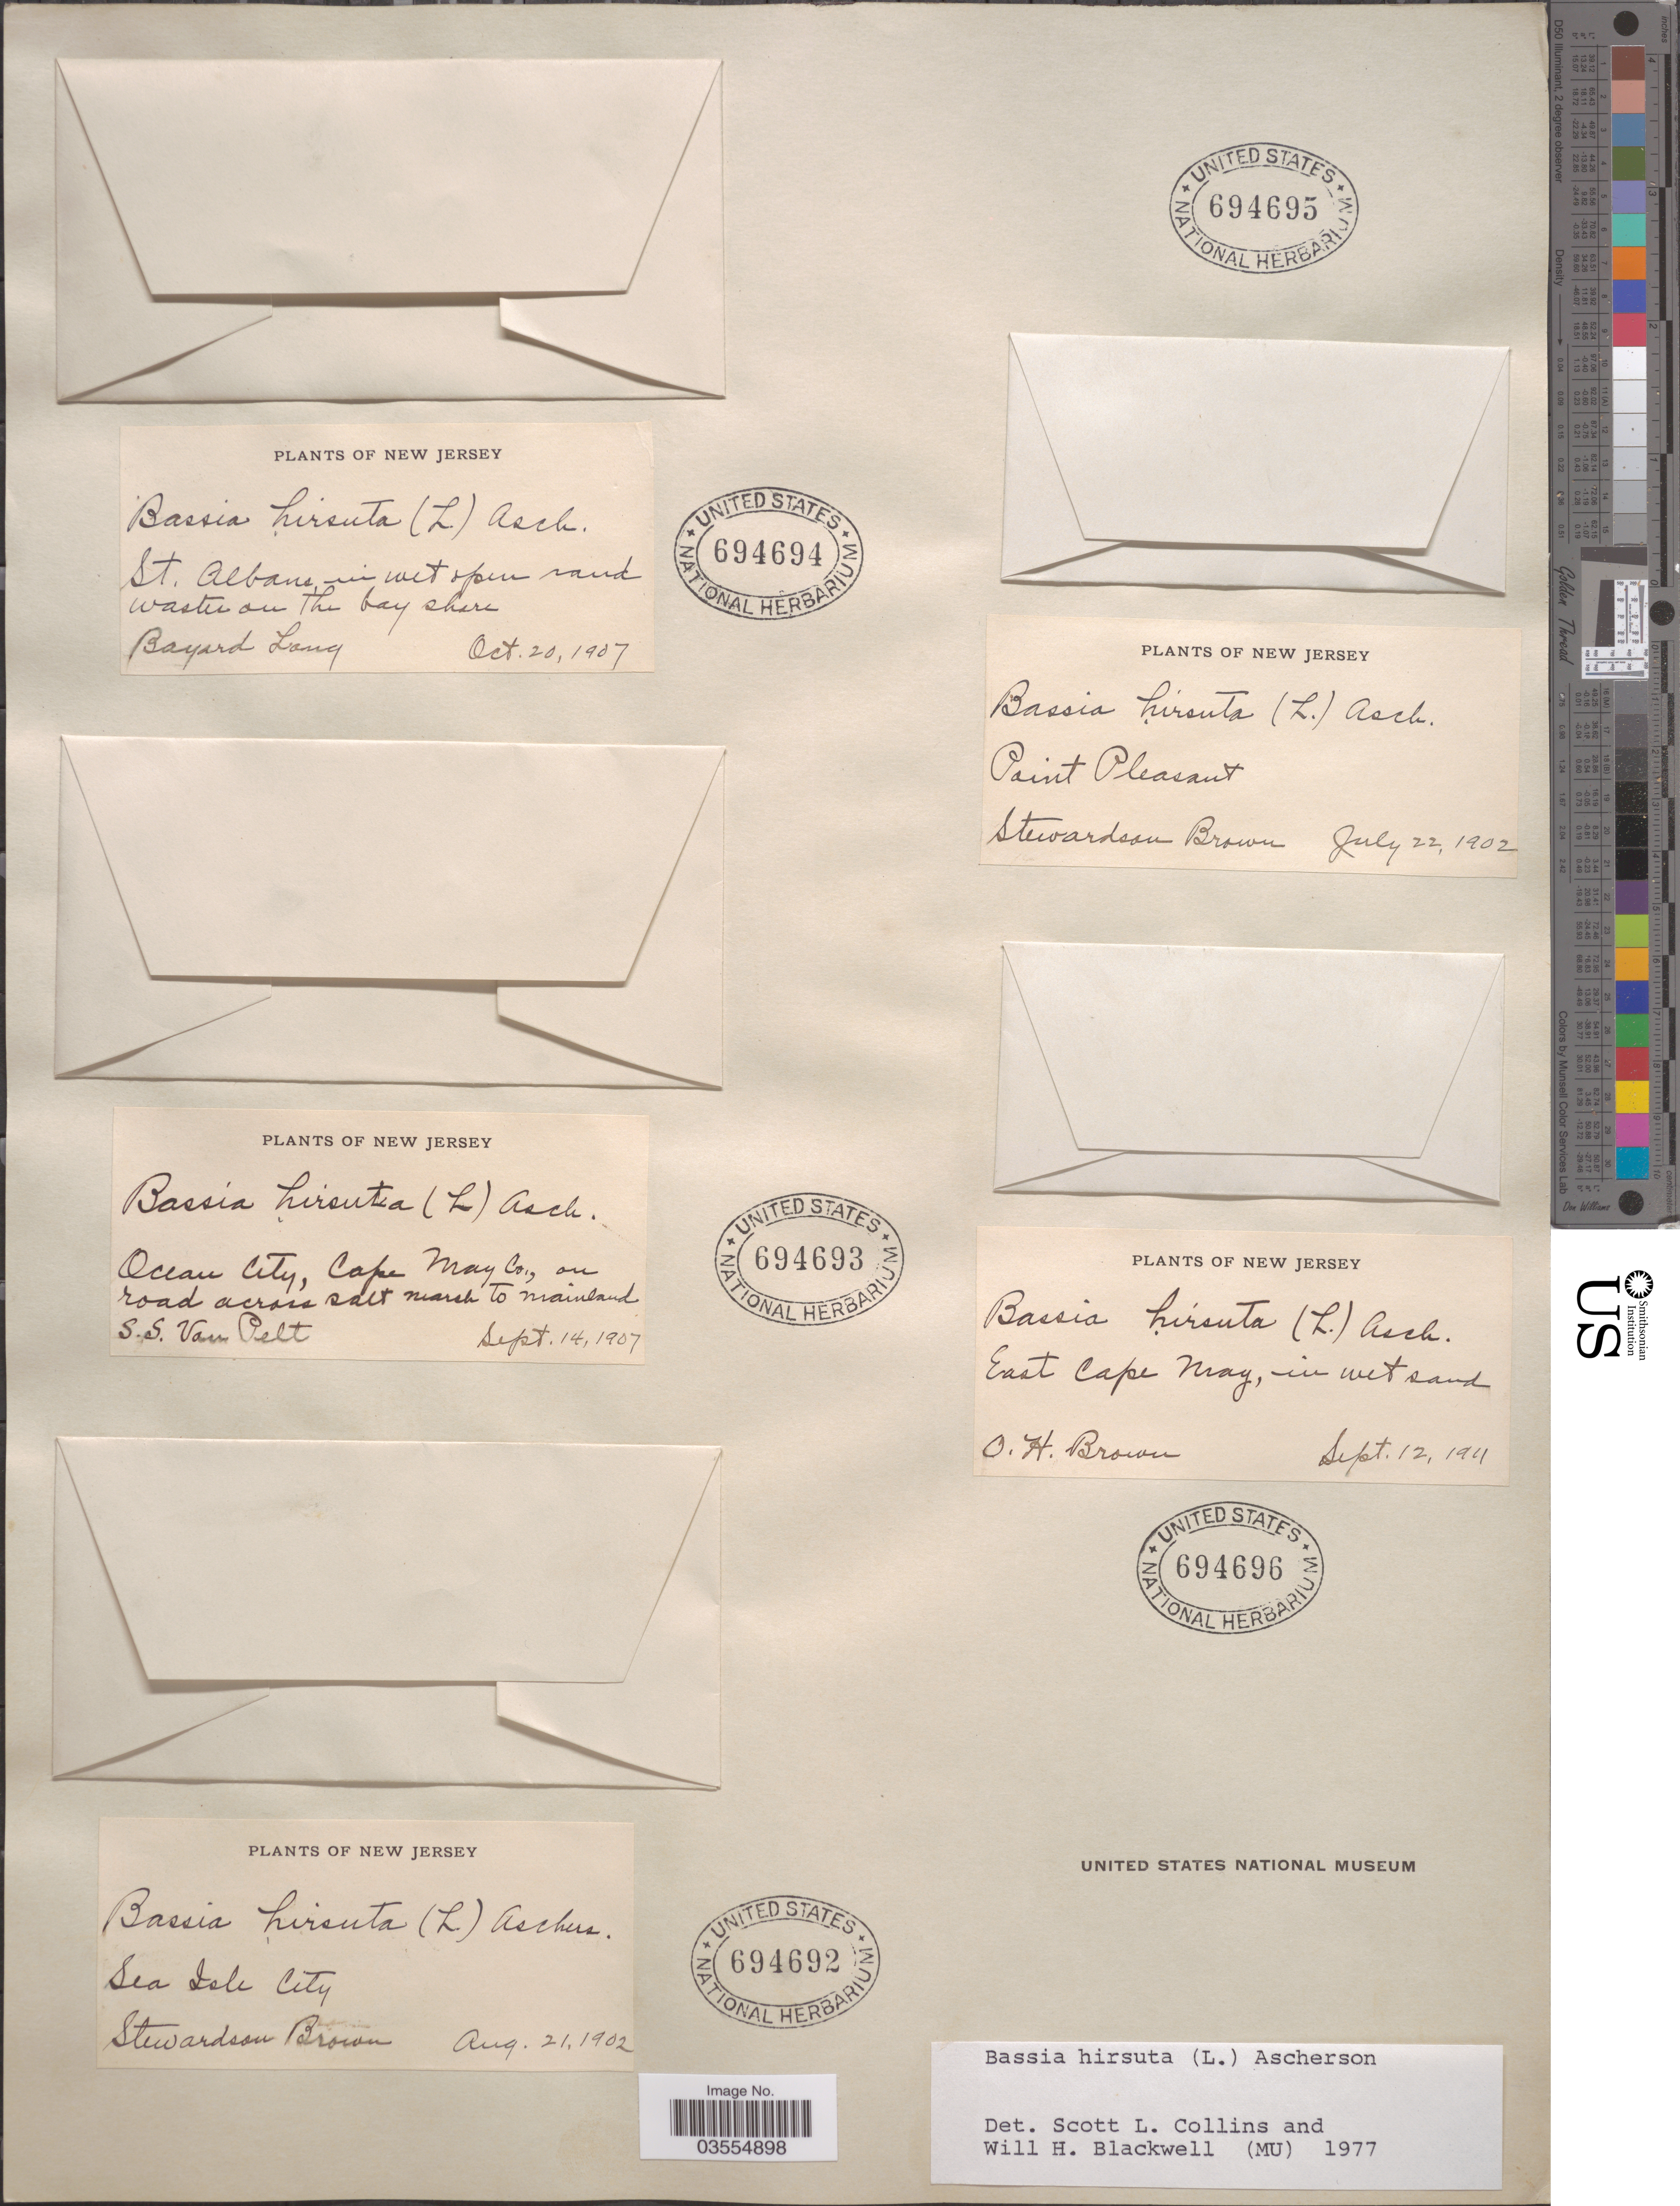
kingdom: Plantae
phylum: Tracheophyta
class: Magnoliopsida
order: Caryophyllales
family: Amaranthaceae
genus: Spirobassia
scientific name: Spirobassia hirsuta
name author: (L.) Freitag & G. Kadereit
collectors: S. Brown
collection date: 1902-07-22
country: United States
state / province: New Jersey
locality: Point Pleasant.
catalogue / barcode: US 694695-4